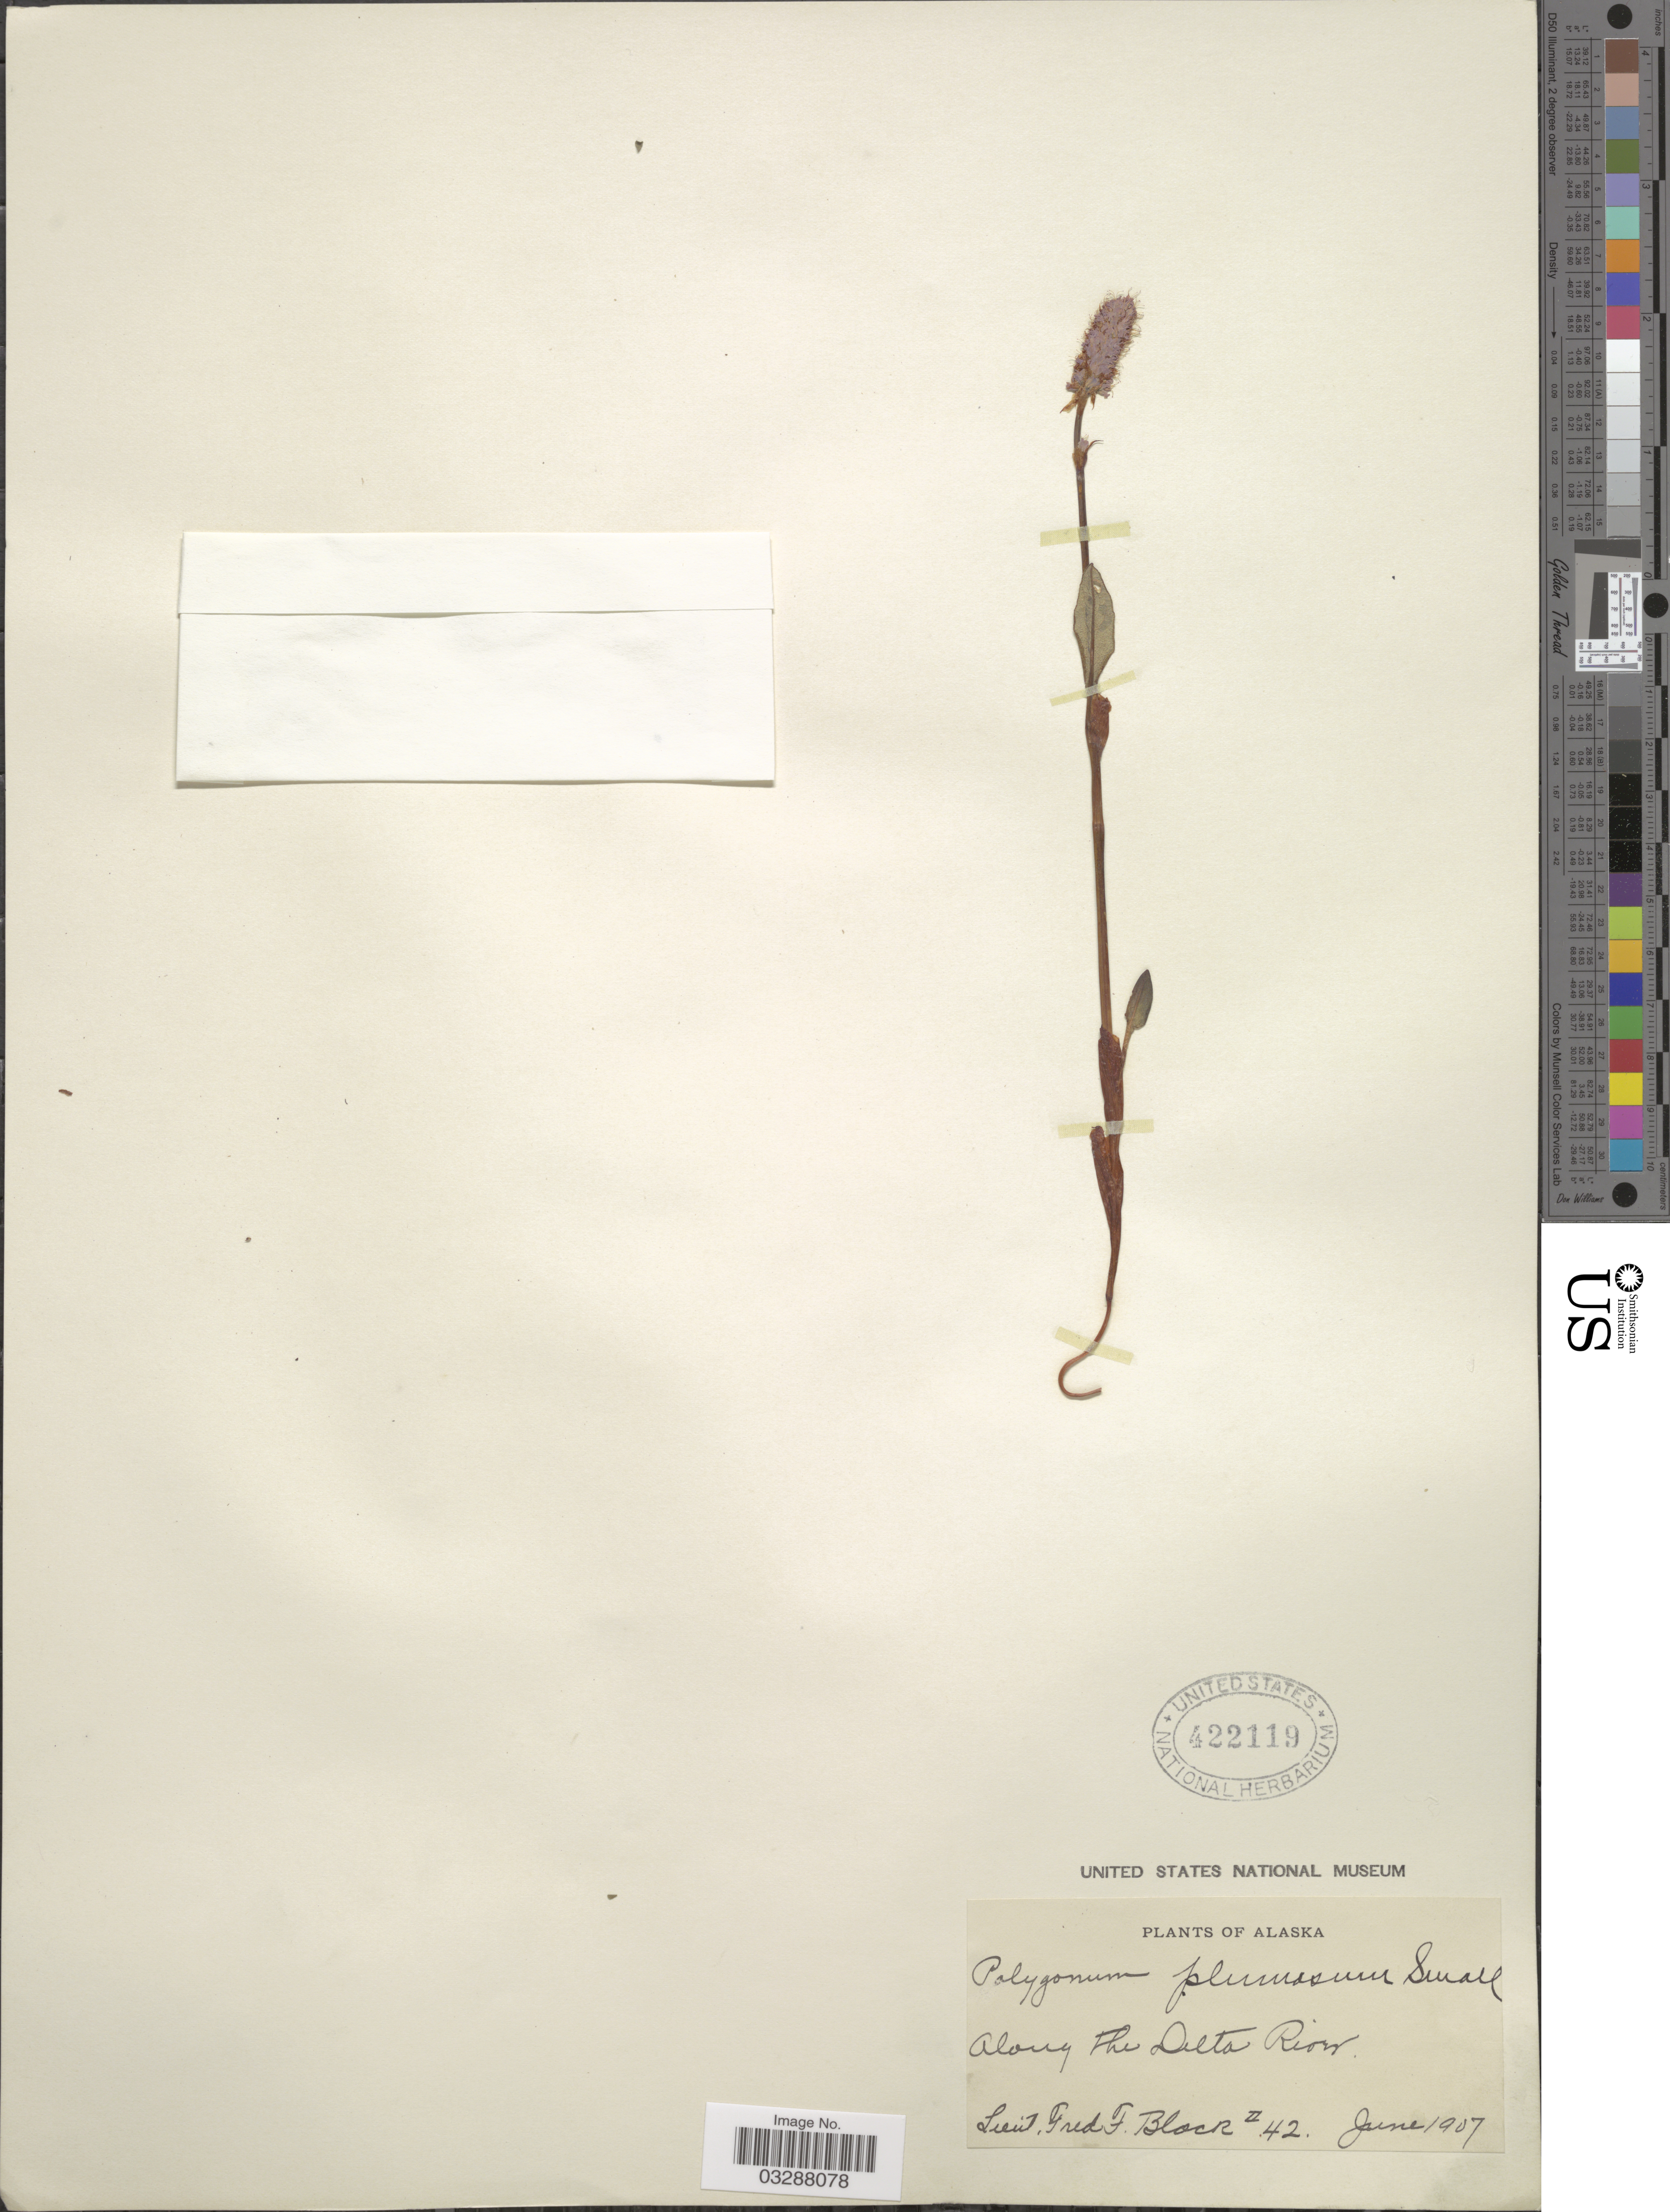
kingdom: Plantae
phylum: Tracheophyta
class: Magnoliopsida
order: Caryophyllales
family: Polygonaceae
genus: Bistorta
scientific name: Bistorta plumosa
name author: (Small) Greene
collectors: F. Block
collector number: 42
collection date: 1907-06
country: United States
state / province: Alaska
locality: Along the Delta River.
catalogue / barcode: US 422119